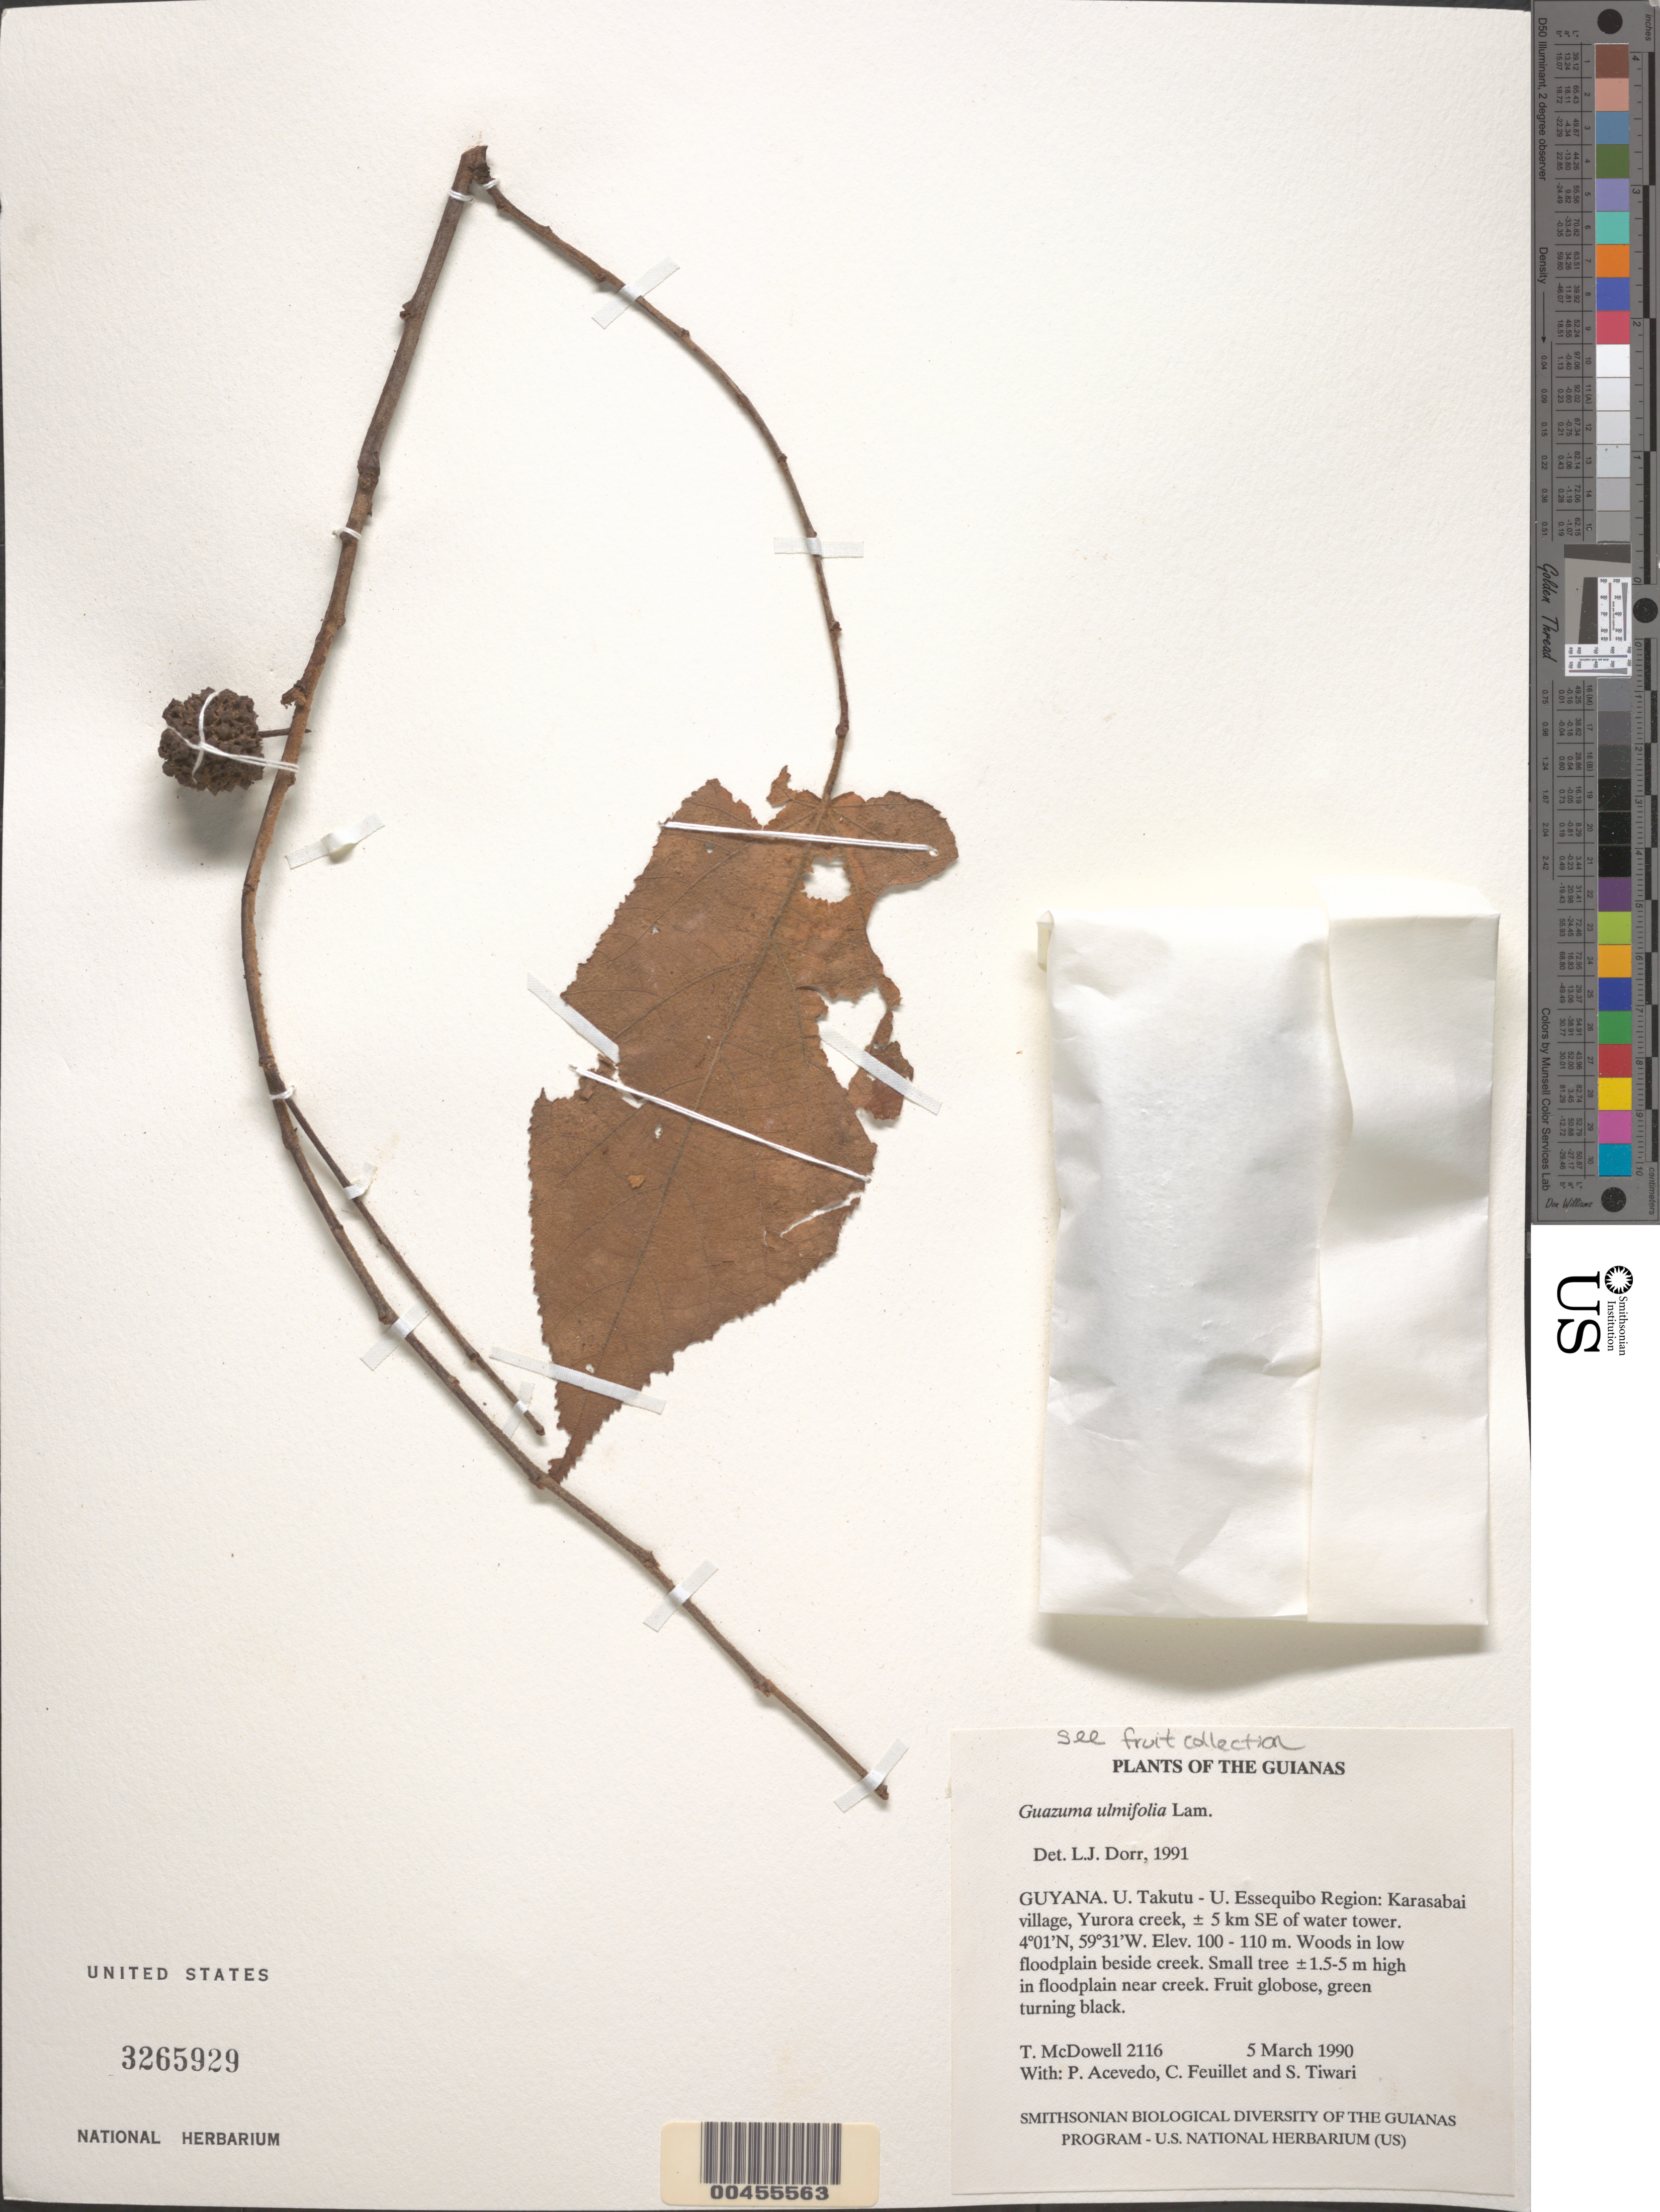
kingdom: Plantae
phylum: Tracheophyta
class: Magnoliopsida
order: Malvales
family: Malvaceae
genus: Guazuma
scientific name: Guazuma ulmifolia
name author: Lam.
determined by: Dorr, L. J., (BOT), Smithsonian Institution - National Museum of Natural History (UNITED STATES)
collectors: T. McDowell, P. Acevedo-Rodr., C. Feuillet & S. Tiwari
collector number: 2116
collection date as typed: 05 Mar 1990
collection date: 1990-03-05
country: Guyana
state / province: U. Takutu-U. Essequibo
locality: Karasabai village, Yurora creek, +/- 5 km SE of water tower.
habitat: Woods in low floodplain beside creek.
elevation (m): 100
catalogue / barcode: US 3265929